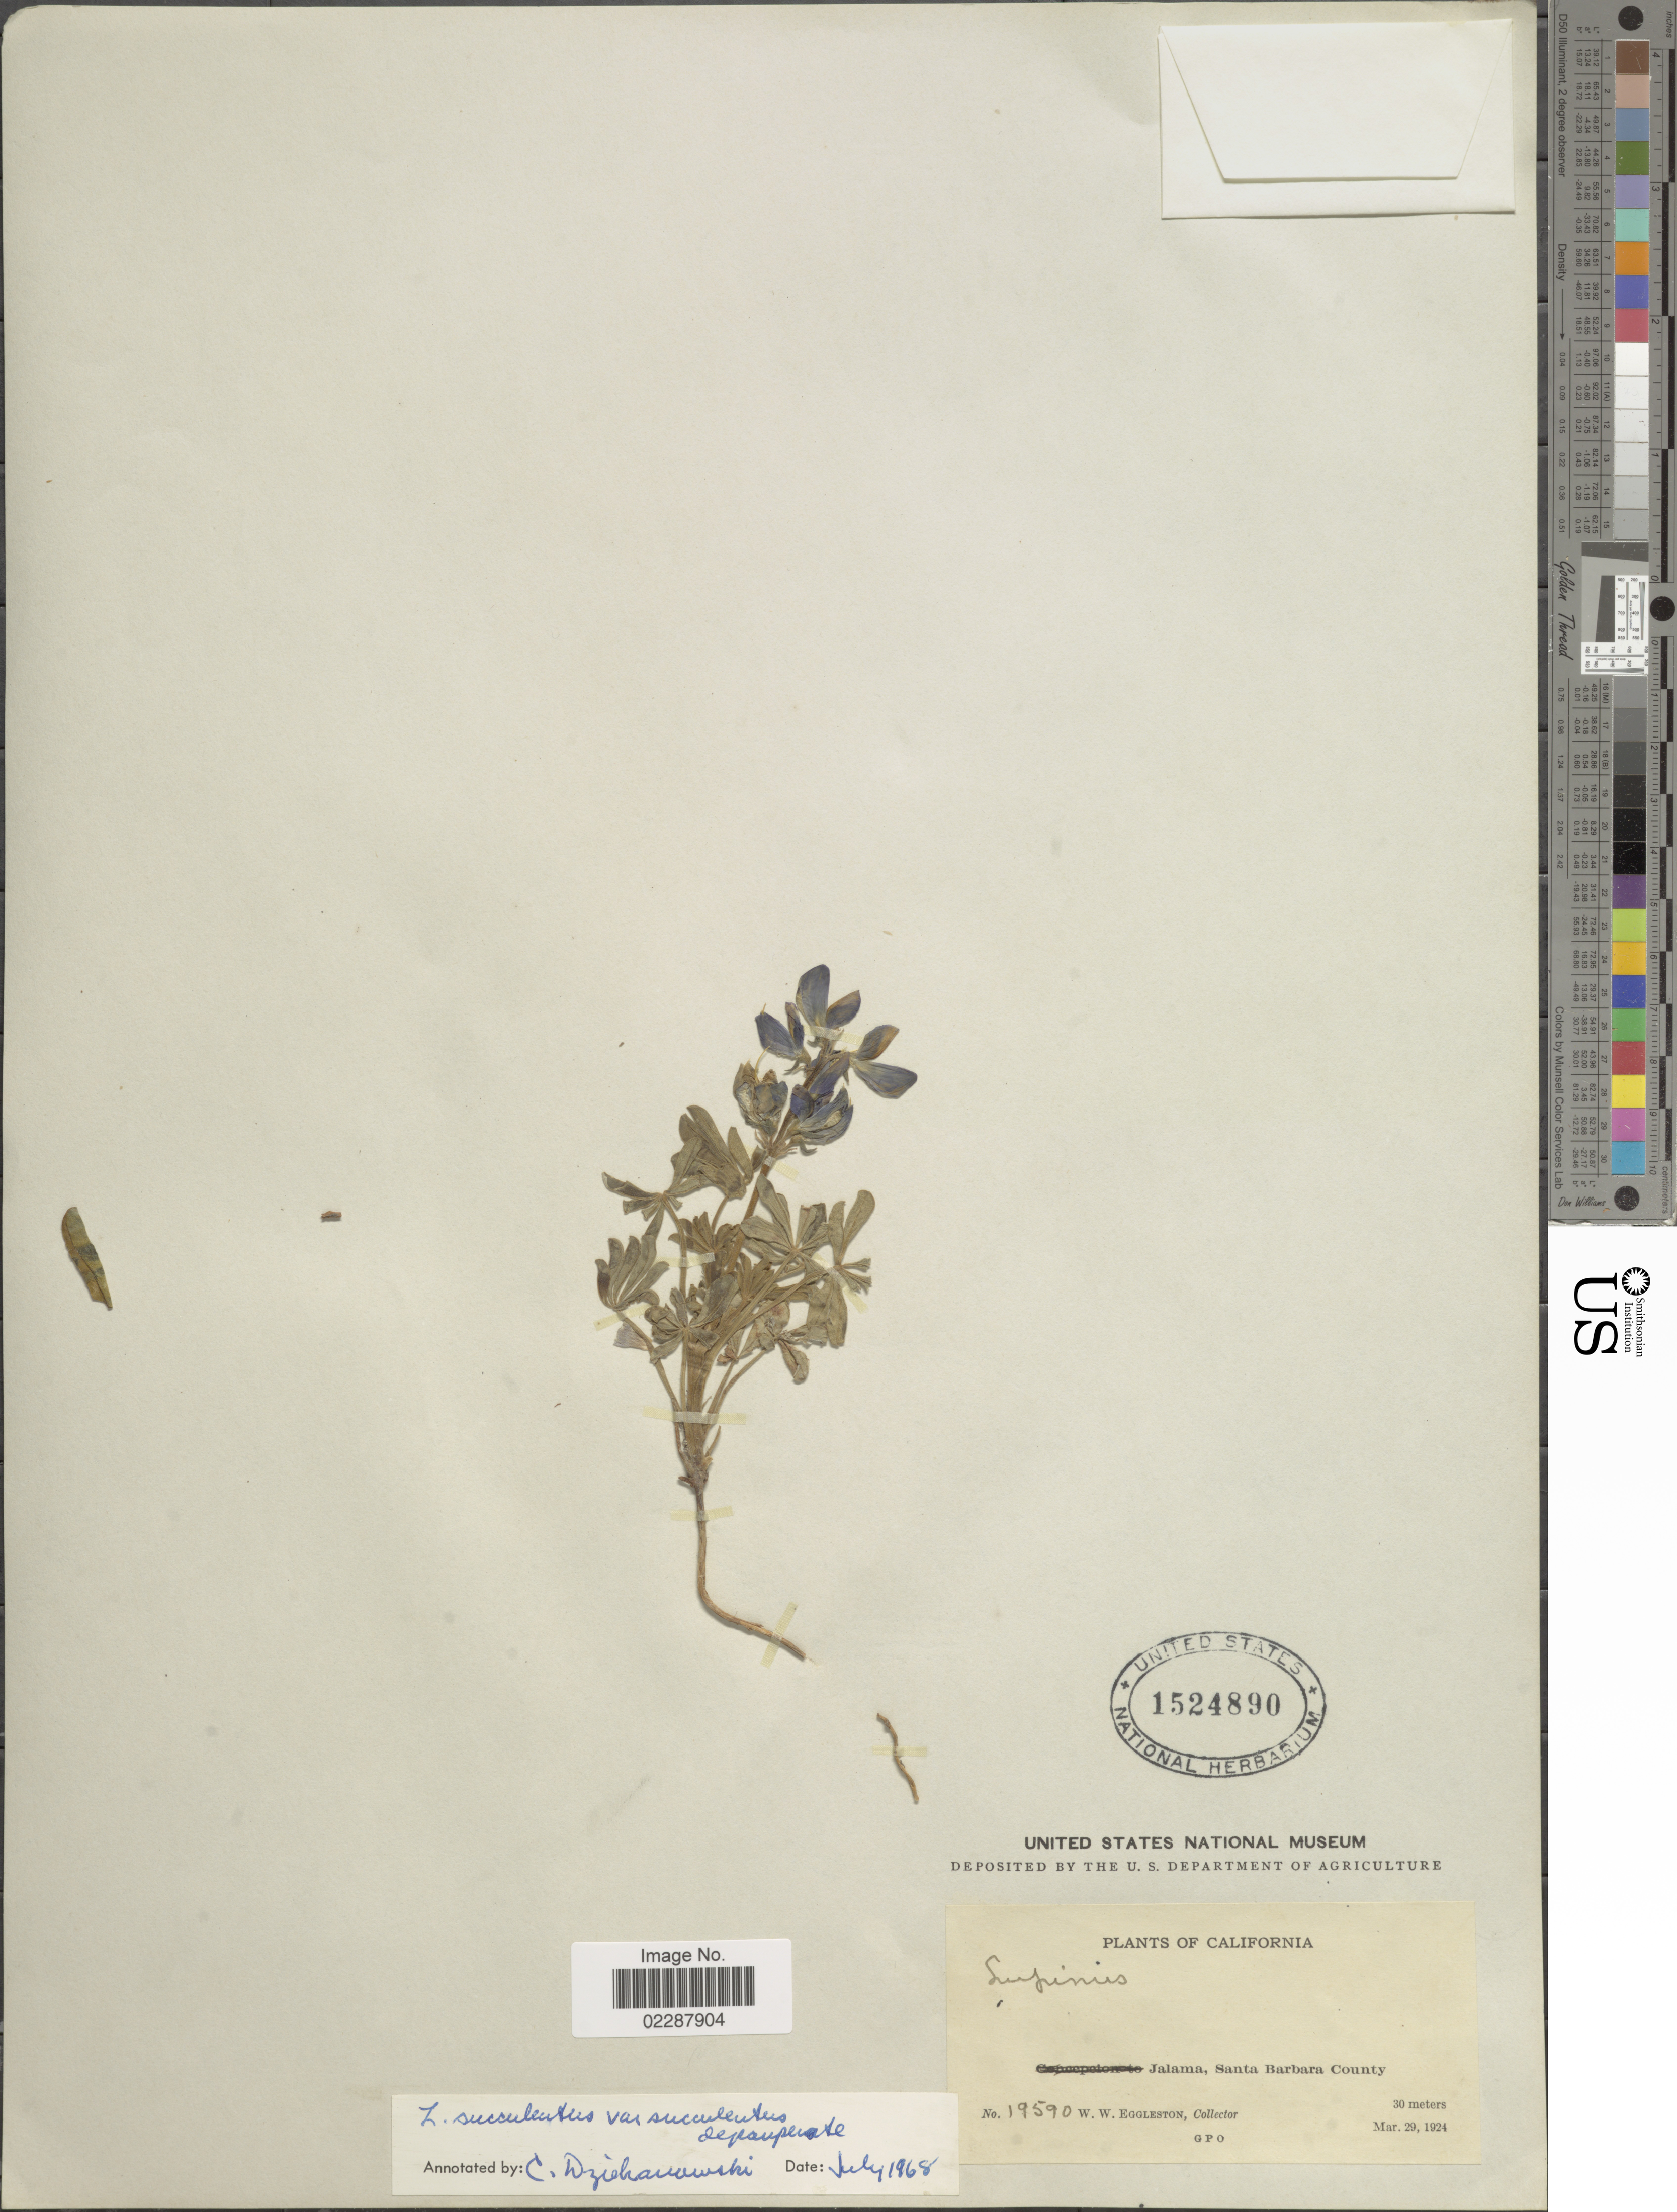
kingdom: Plantae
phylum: Tracheophyta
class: Magnoliopsida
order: Fabales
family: Fabaceae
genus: Lupinus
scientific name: Lupinus succulentus var. succulentus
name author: Douglas ex K. Koch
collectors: W. W. Eggleston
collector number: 19590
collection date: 1924-03-29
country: United States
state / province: California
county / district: Santa Barbara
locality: Jalama, Santa Barbara County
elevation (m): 30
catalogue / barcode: US 1524890